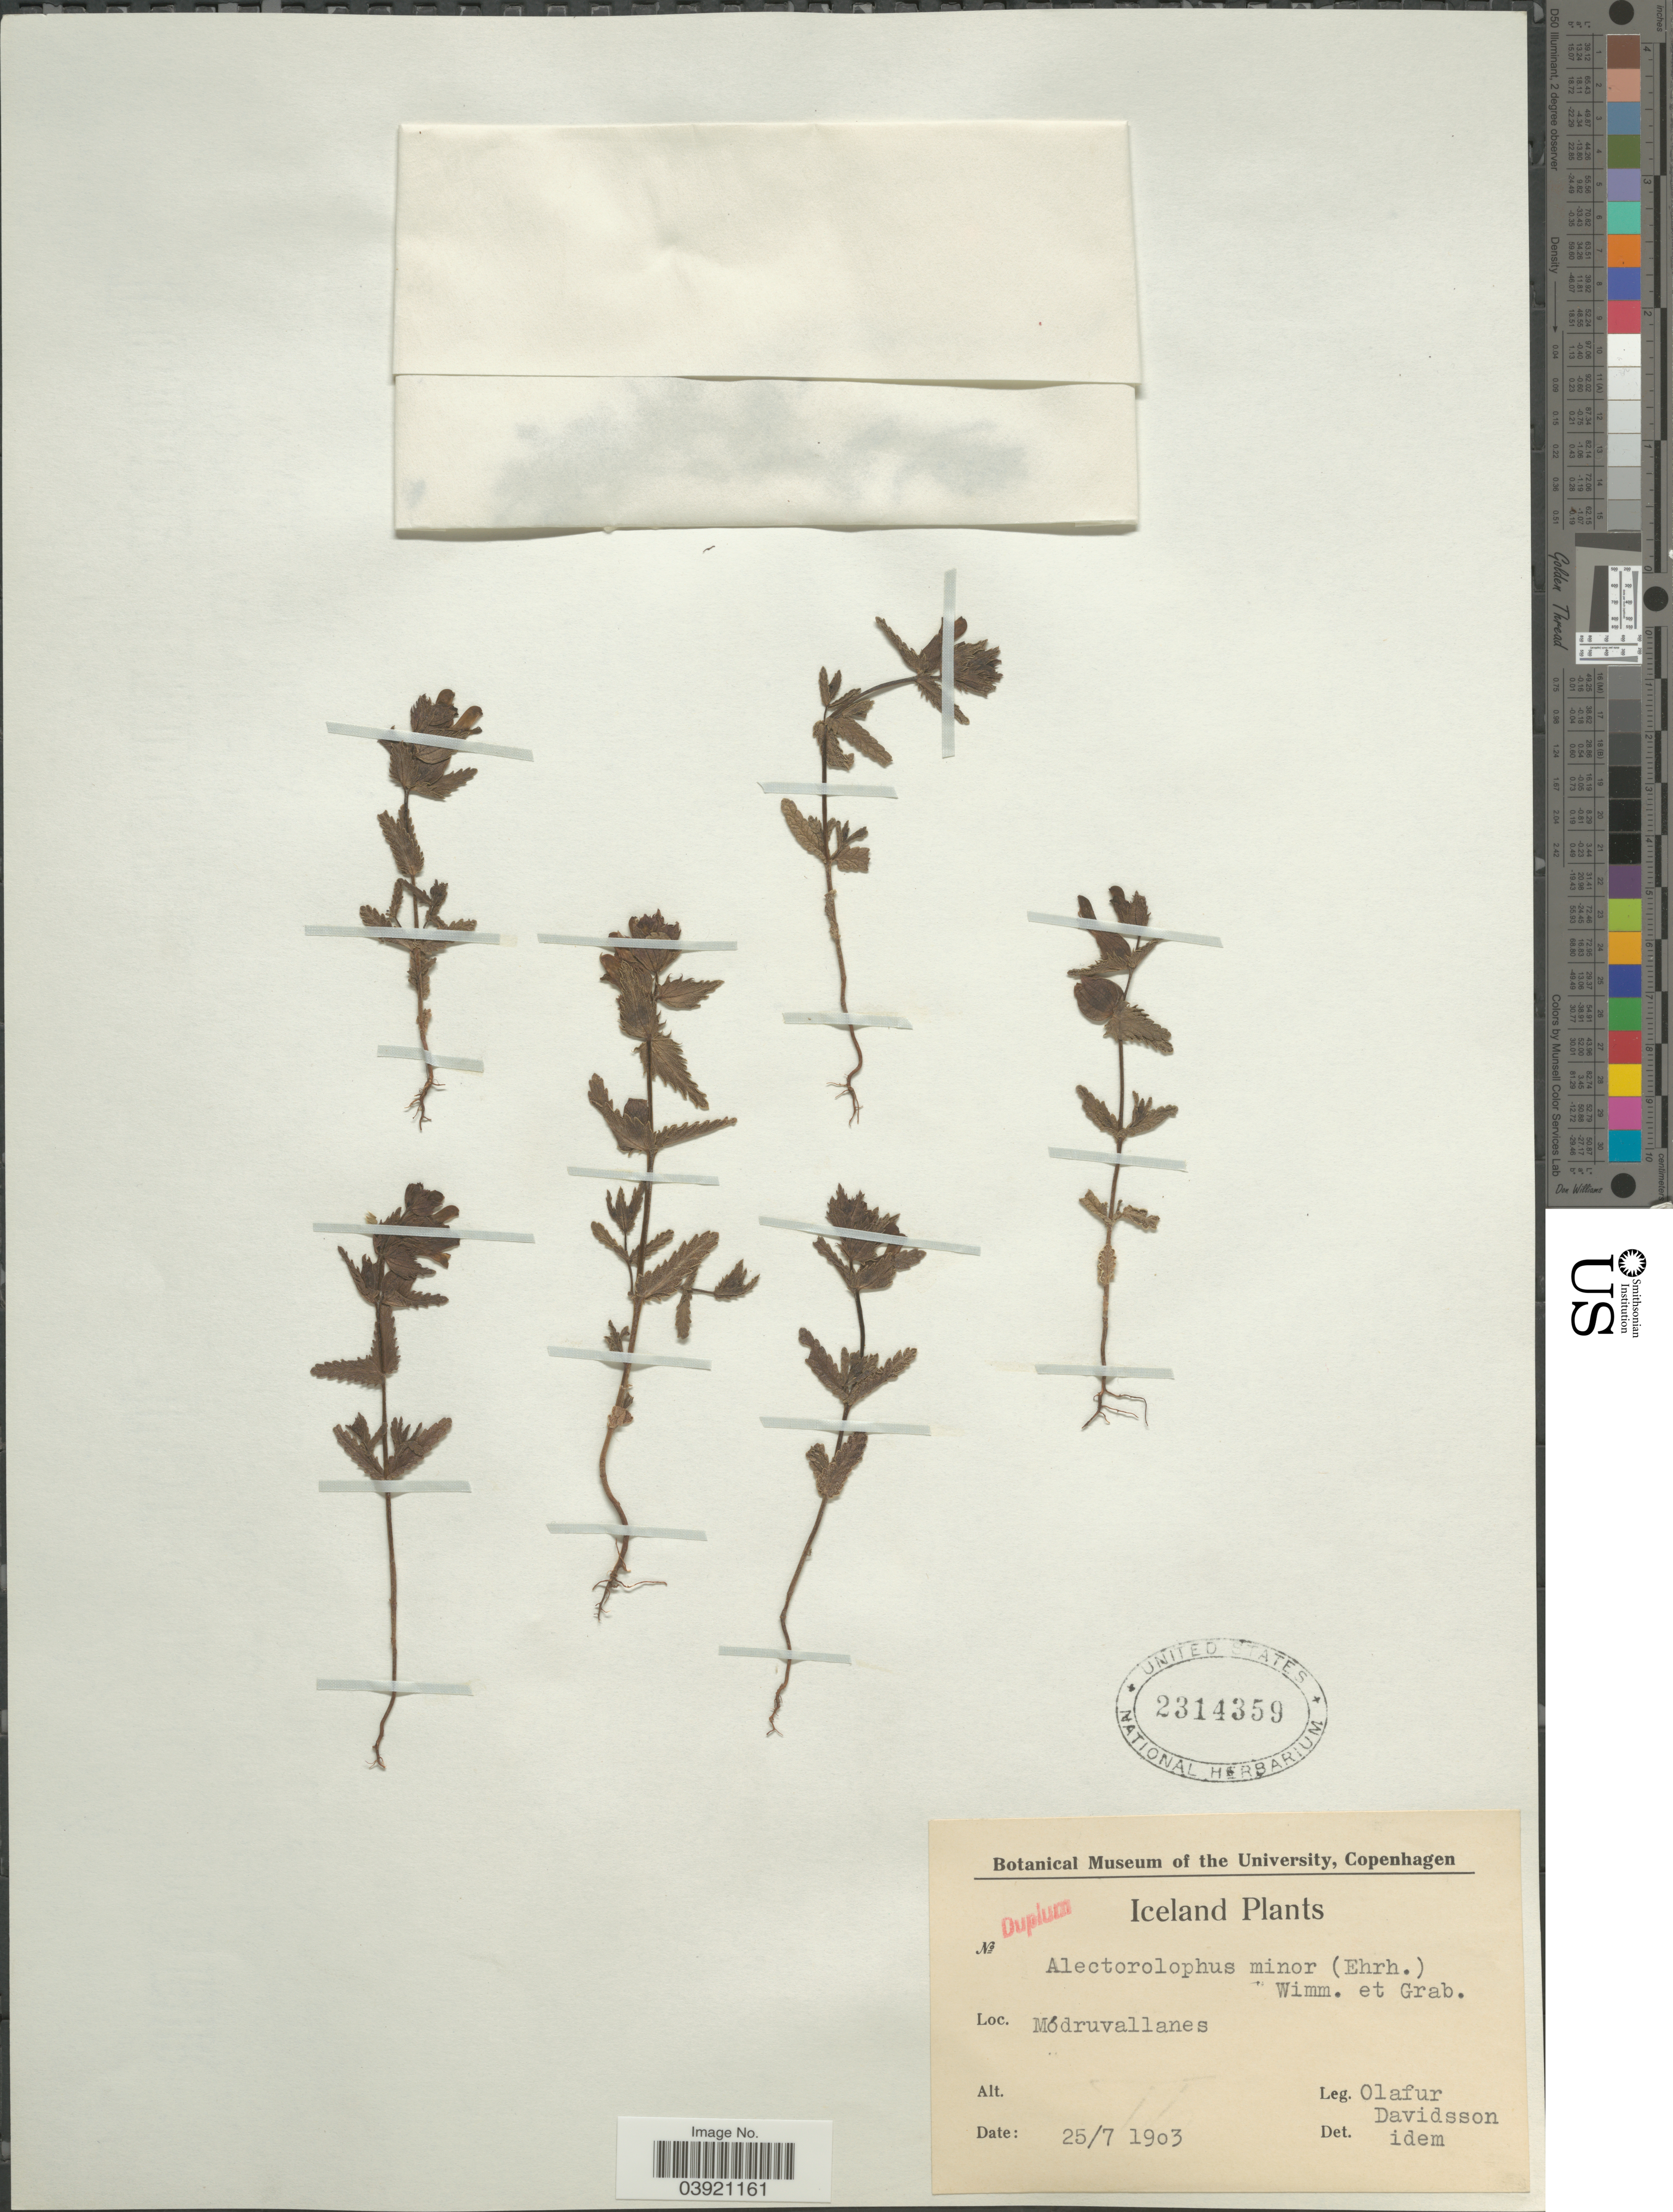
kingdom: Plantae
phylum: Tracheophyta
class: Magnoliopsida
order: Lamiales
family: Orobanchaceae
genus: Rhinanthus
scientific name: Rhinanthus minor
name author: L.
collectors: O. Davidsson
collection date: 1903-07-25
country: Iceland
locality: Módruvallanes.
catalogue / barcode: US 2314359